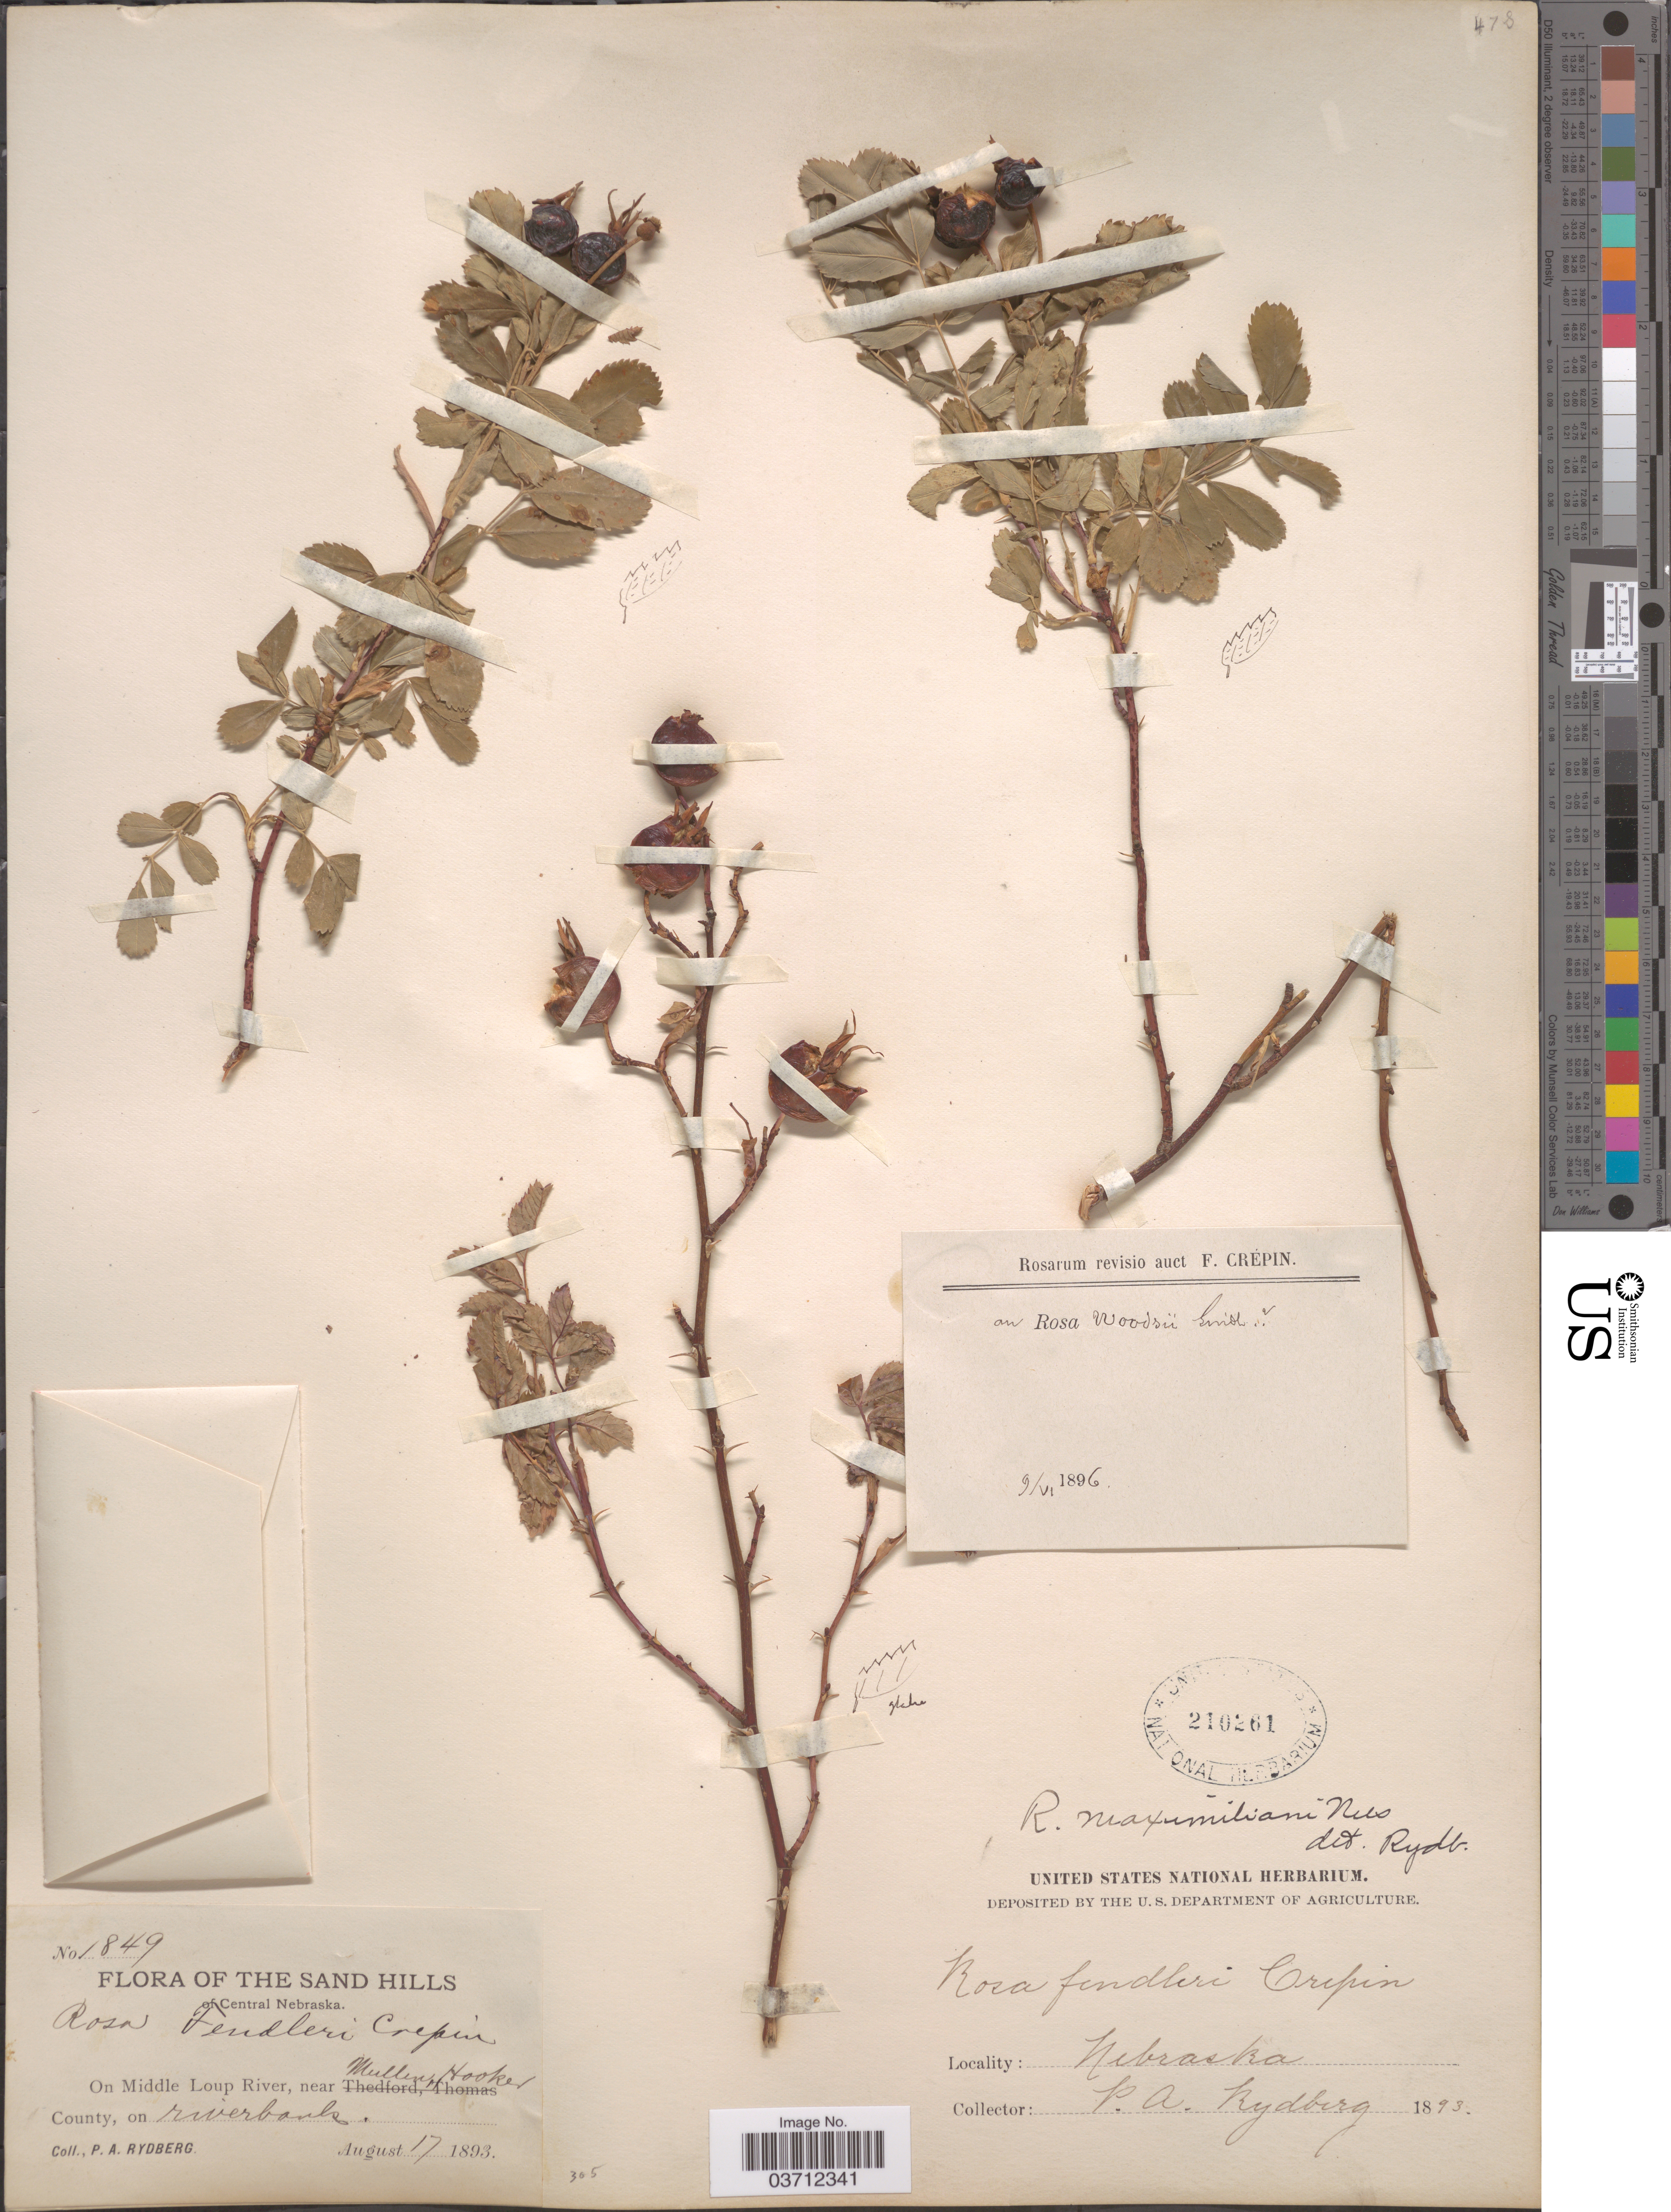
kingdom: Plantae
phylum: Tracheophyta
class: Magnoliopsida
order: Rosales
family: Rosaceae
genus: Rosa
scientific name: Rosa woodsii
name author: Lindl.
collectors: P. A. Rydberg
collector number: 1849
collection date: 1893-08-17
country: United States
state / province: Nebraska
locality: Sand Hills of Central Nebraska. On Middle Loup River, near Mullen, Hooker County, on river bank.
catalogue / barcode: US 210261